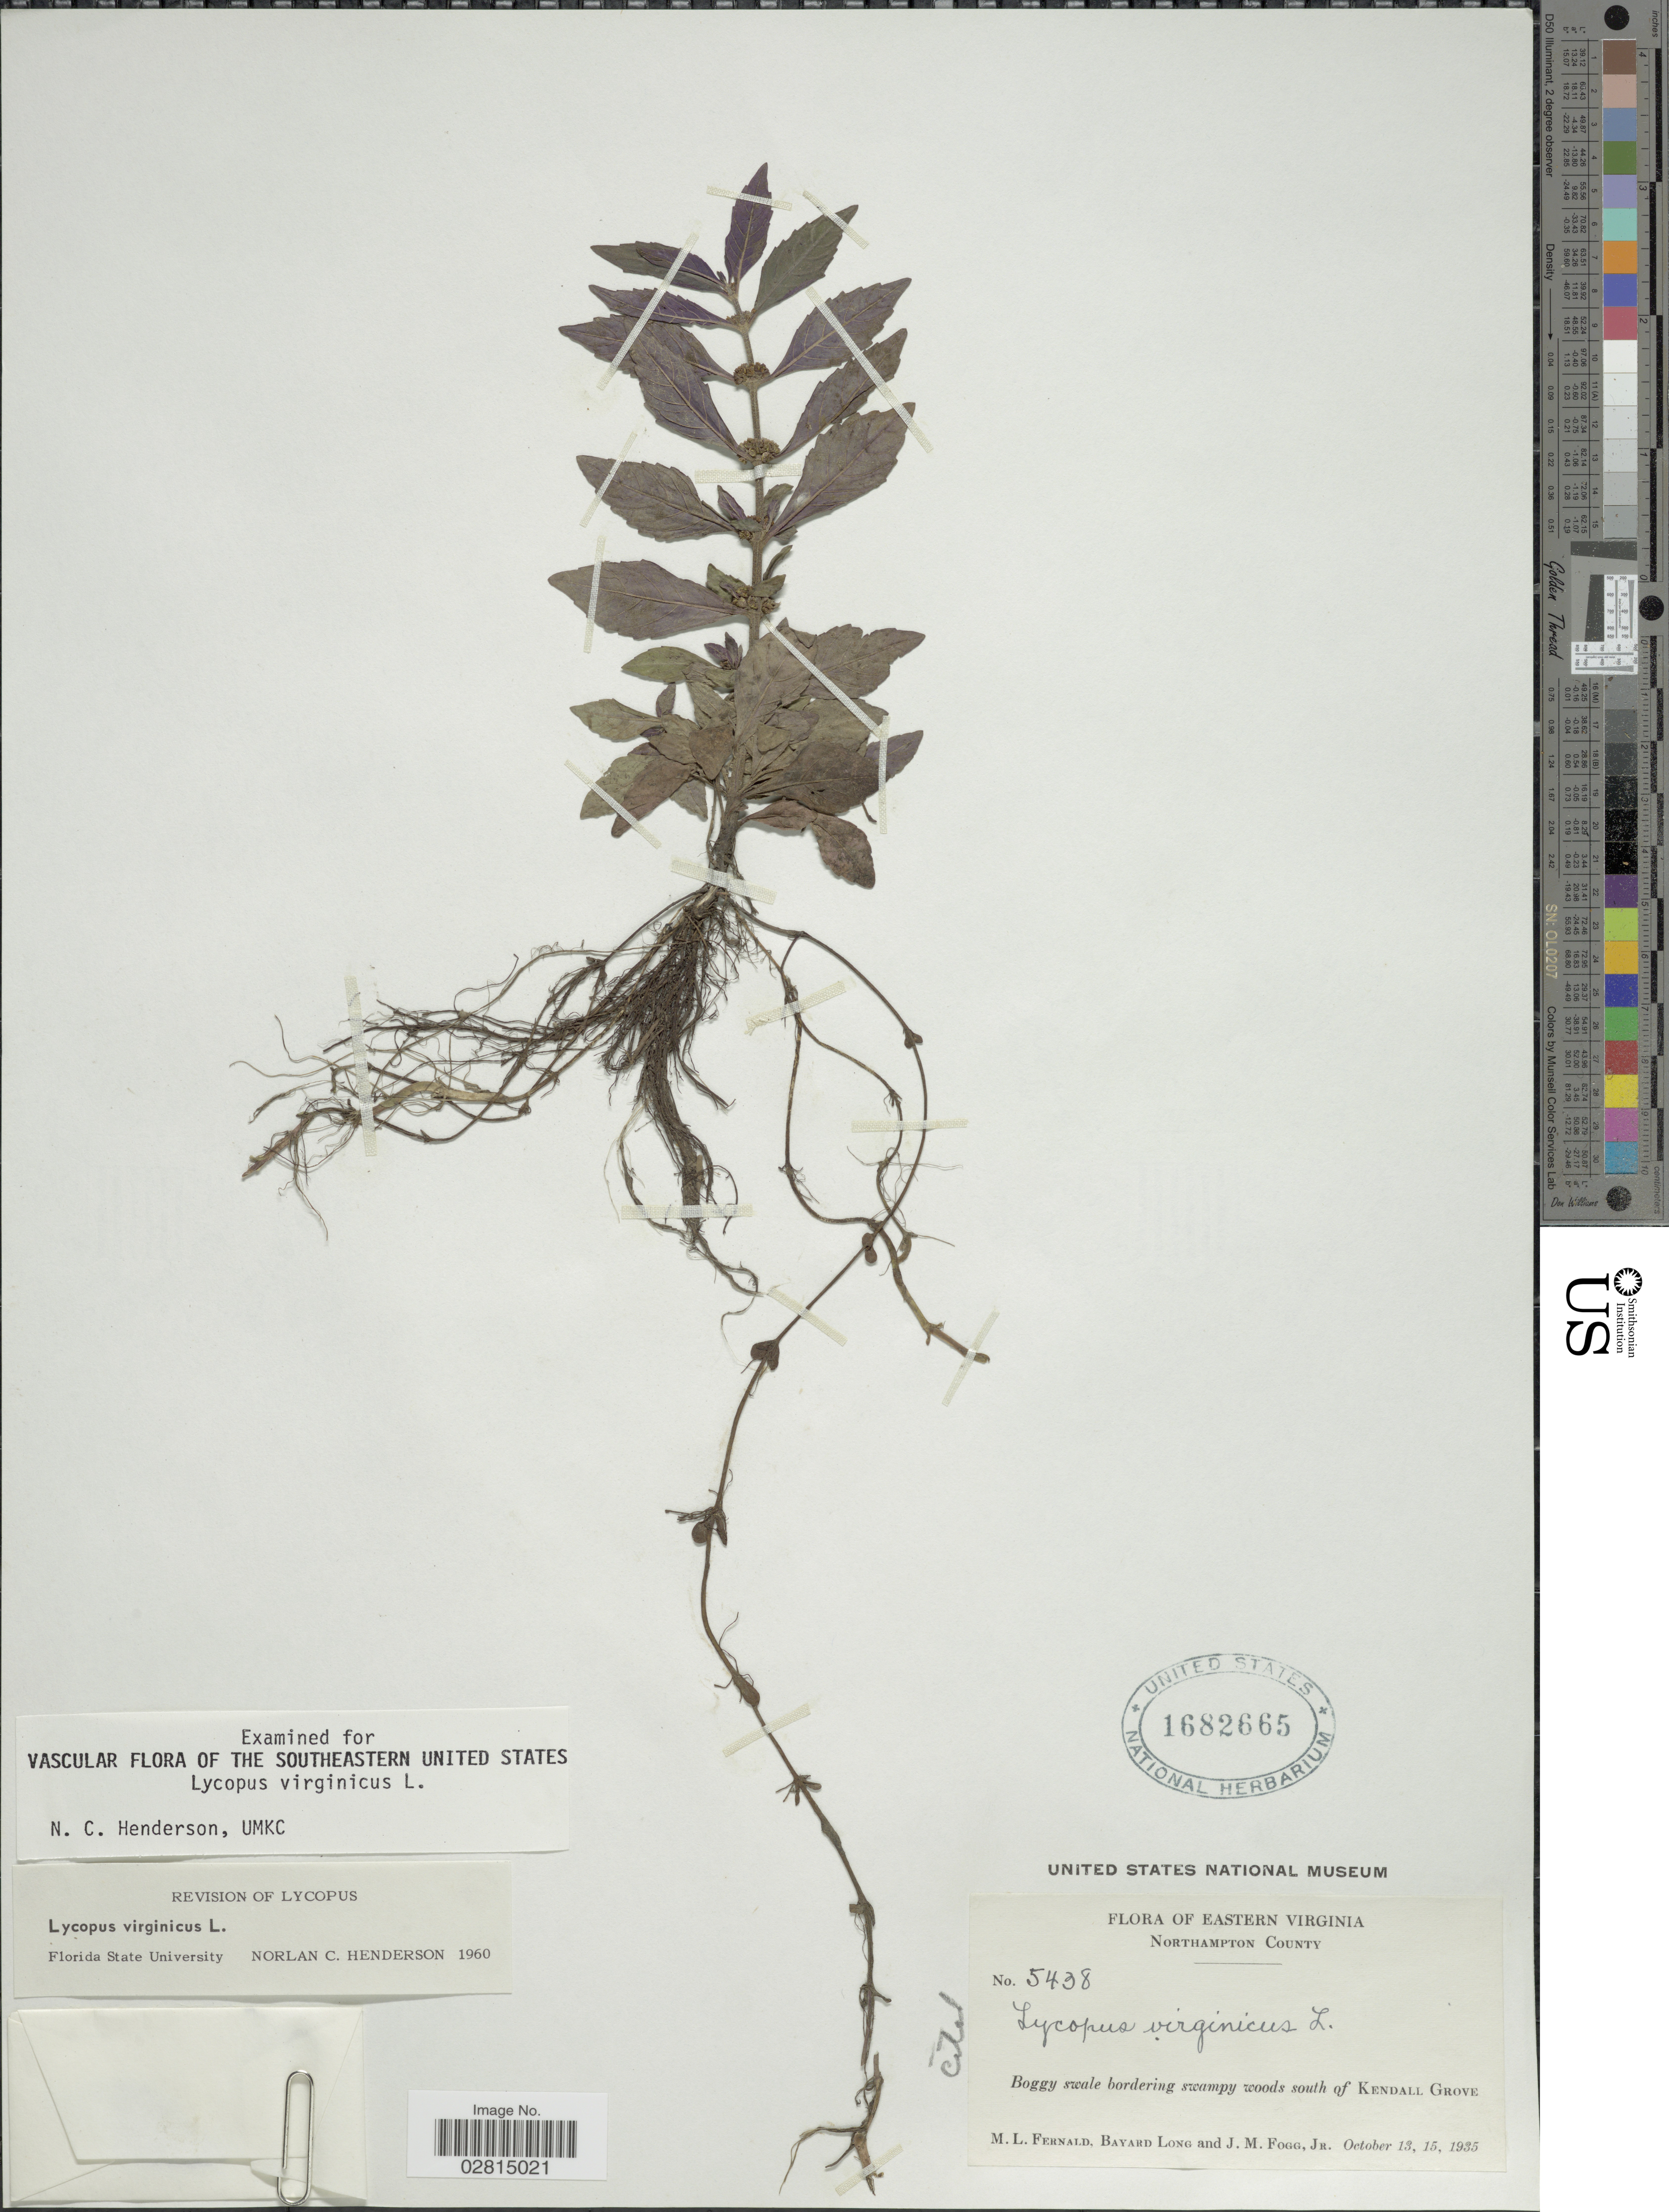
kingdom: Plantae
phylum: Tracheophyta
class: Magnoliopsida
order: Lamiales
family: Lamiaceae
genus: Lycopus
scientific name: Lycopus virginicus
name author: L.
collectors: M. L. Fernald, B. Long & J. Fogg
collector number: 5438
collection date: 1935-10-13/1935-10-15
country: United States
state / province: Virginia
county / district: Northampton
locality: Eastern Virginia, S of Kendall Grove.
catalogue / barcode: US 1682665